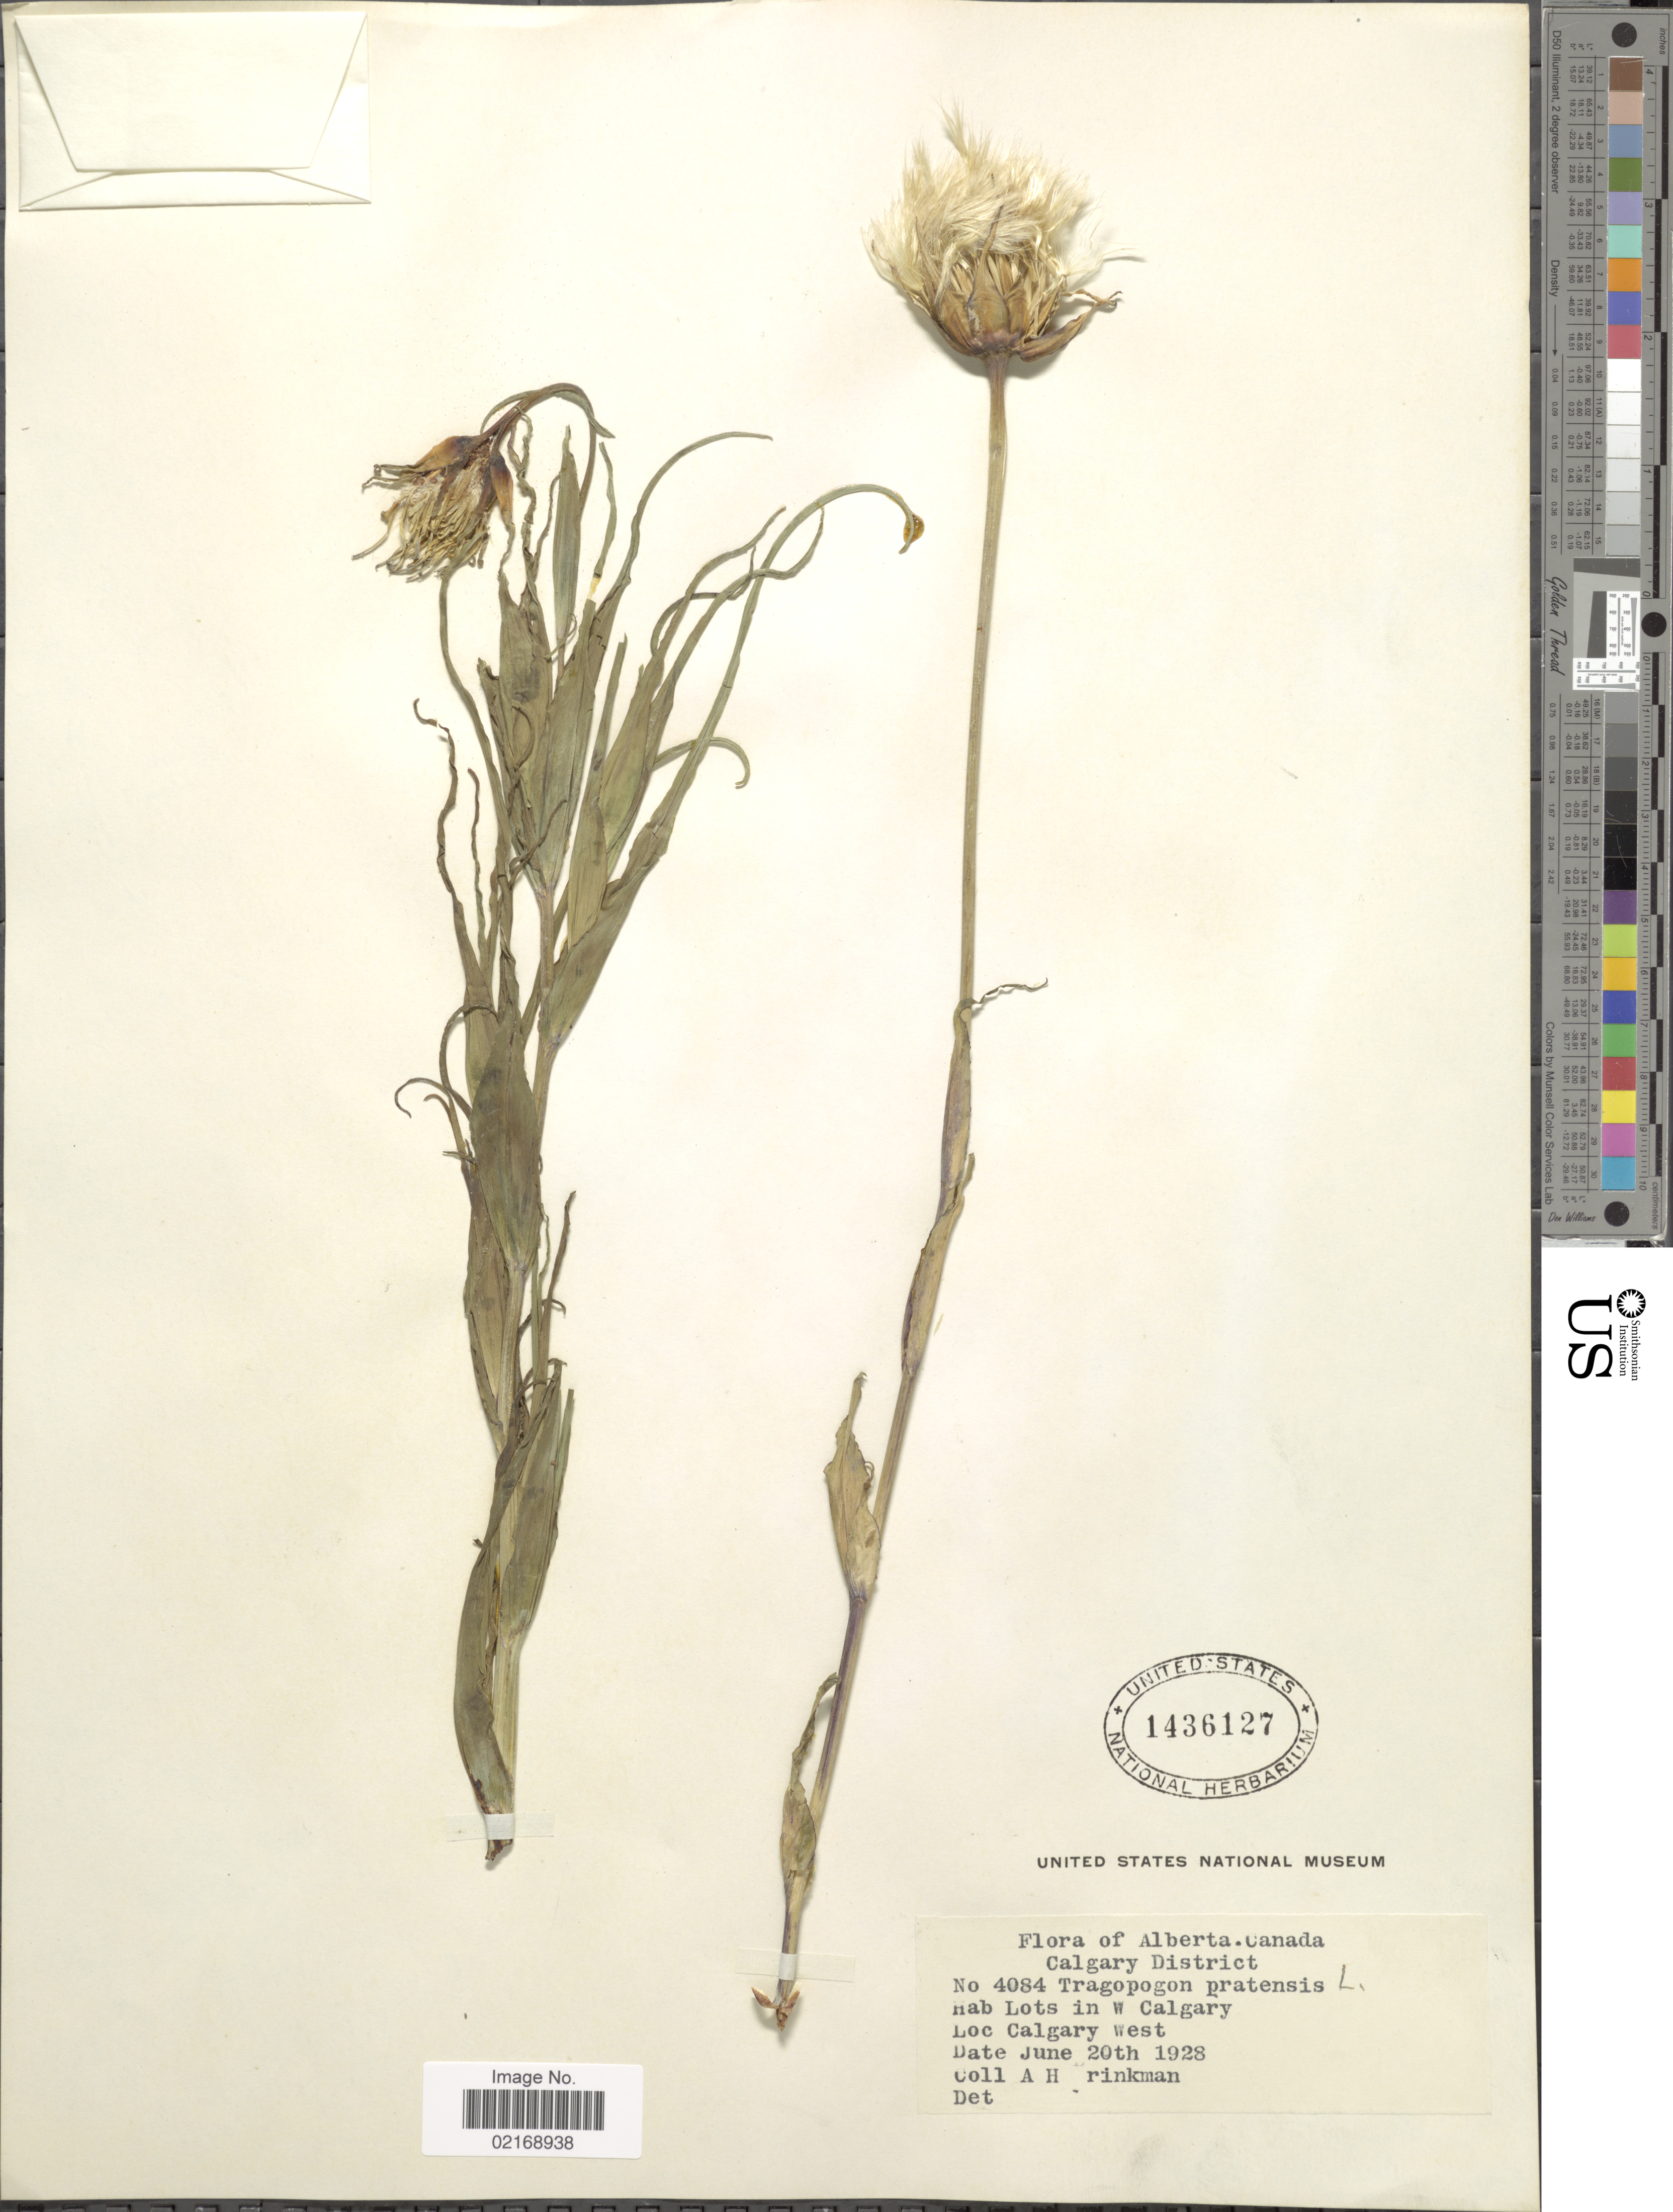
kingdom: Plantae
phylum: Tracheophyta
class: Magnoliopsida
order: Asterales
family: Asteraceae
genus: Tragopogon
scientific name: Tragopogon pratensis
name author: L.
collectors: A. Brinkman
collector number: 4084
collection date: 1928-06-20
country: Canada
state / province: Alberta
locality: Calgary District. Calgary West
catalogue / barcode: US 1436127